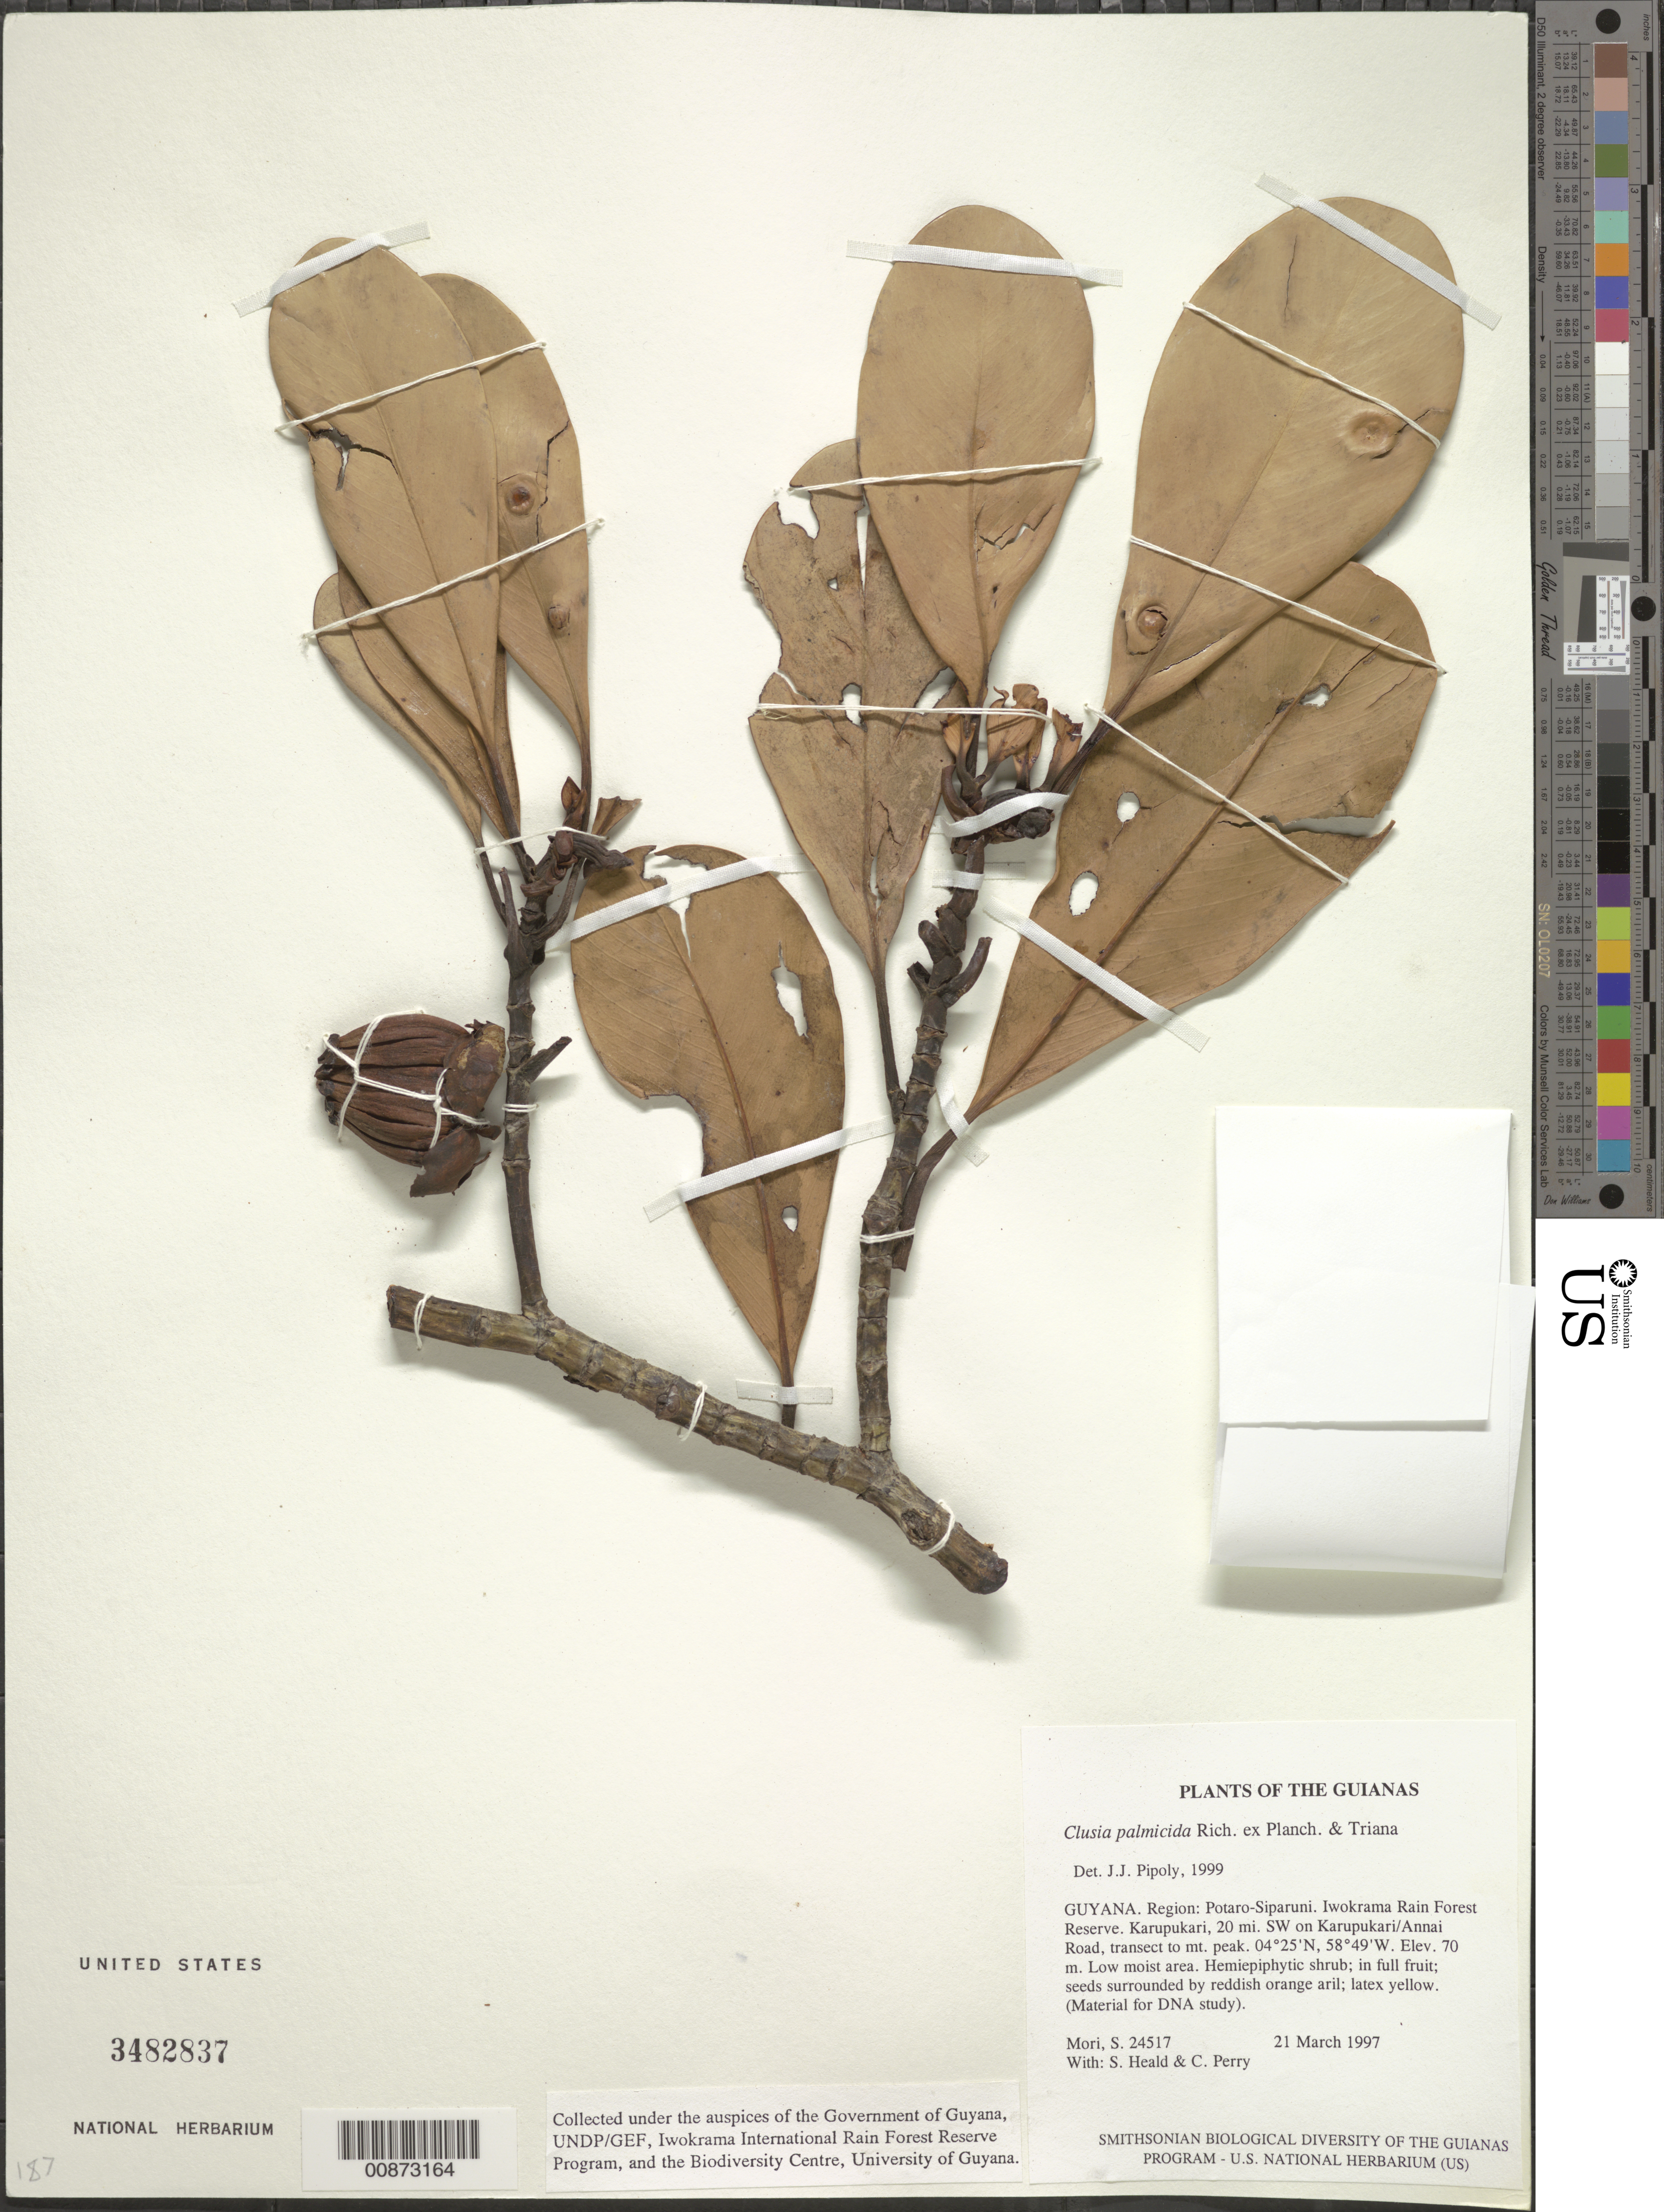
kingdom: Plantae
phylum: Tracheophyta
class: Magnoliopsida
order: Malpighiales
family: Clusiaceae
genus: Clusia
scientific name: Clusia palmicida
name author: Rich.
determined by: Pipoly, J. J., III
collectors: S. Mori, S. Heald & C. Perry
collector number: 24517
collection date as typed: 21 March 1997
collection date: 1997-03-21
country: Guyana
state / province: Potaro-Siparuni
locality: Iwokrama Rain Forest Reserve. Karupukari, 20 mi. SW on Karupukari/Annai Road, transect to mt. peak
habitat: Low moist area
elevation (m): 70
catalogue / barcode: US 3482837